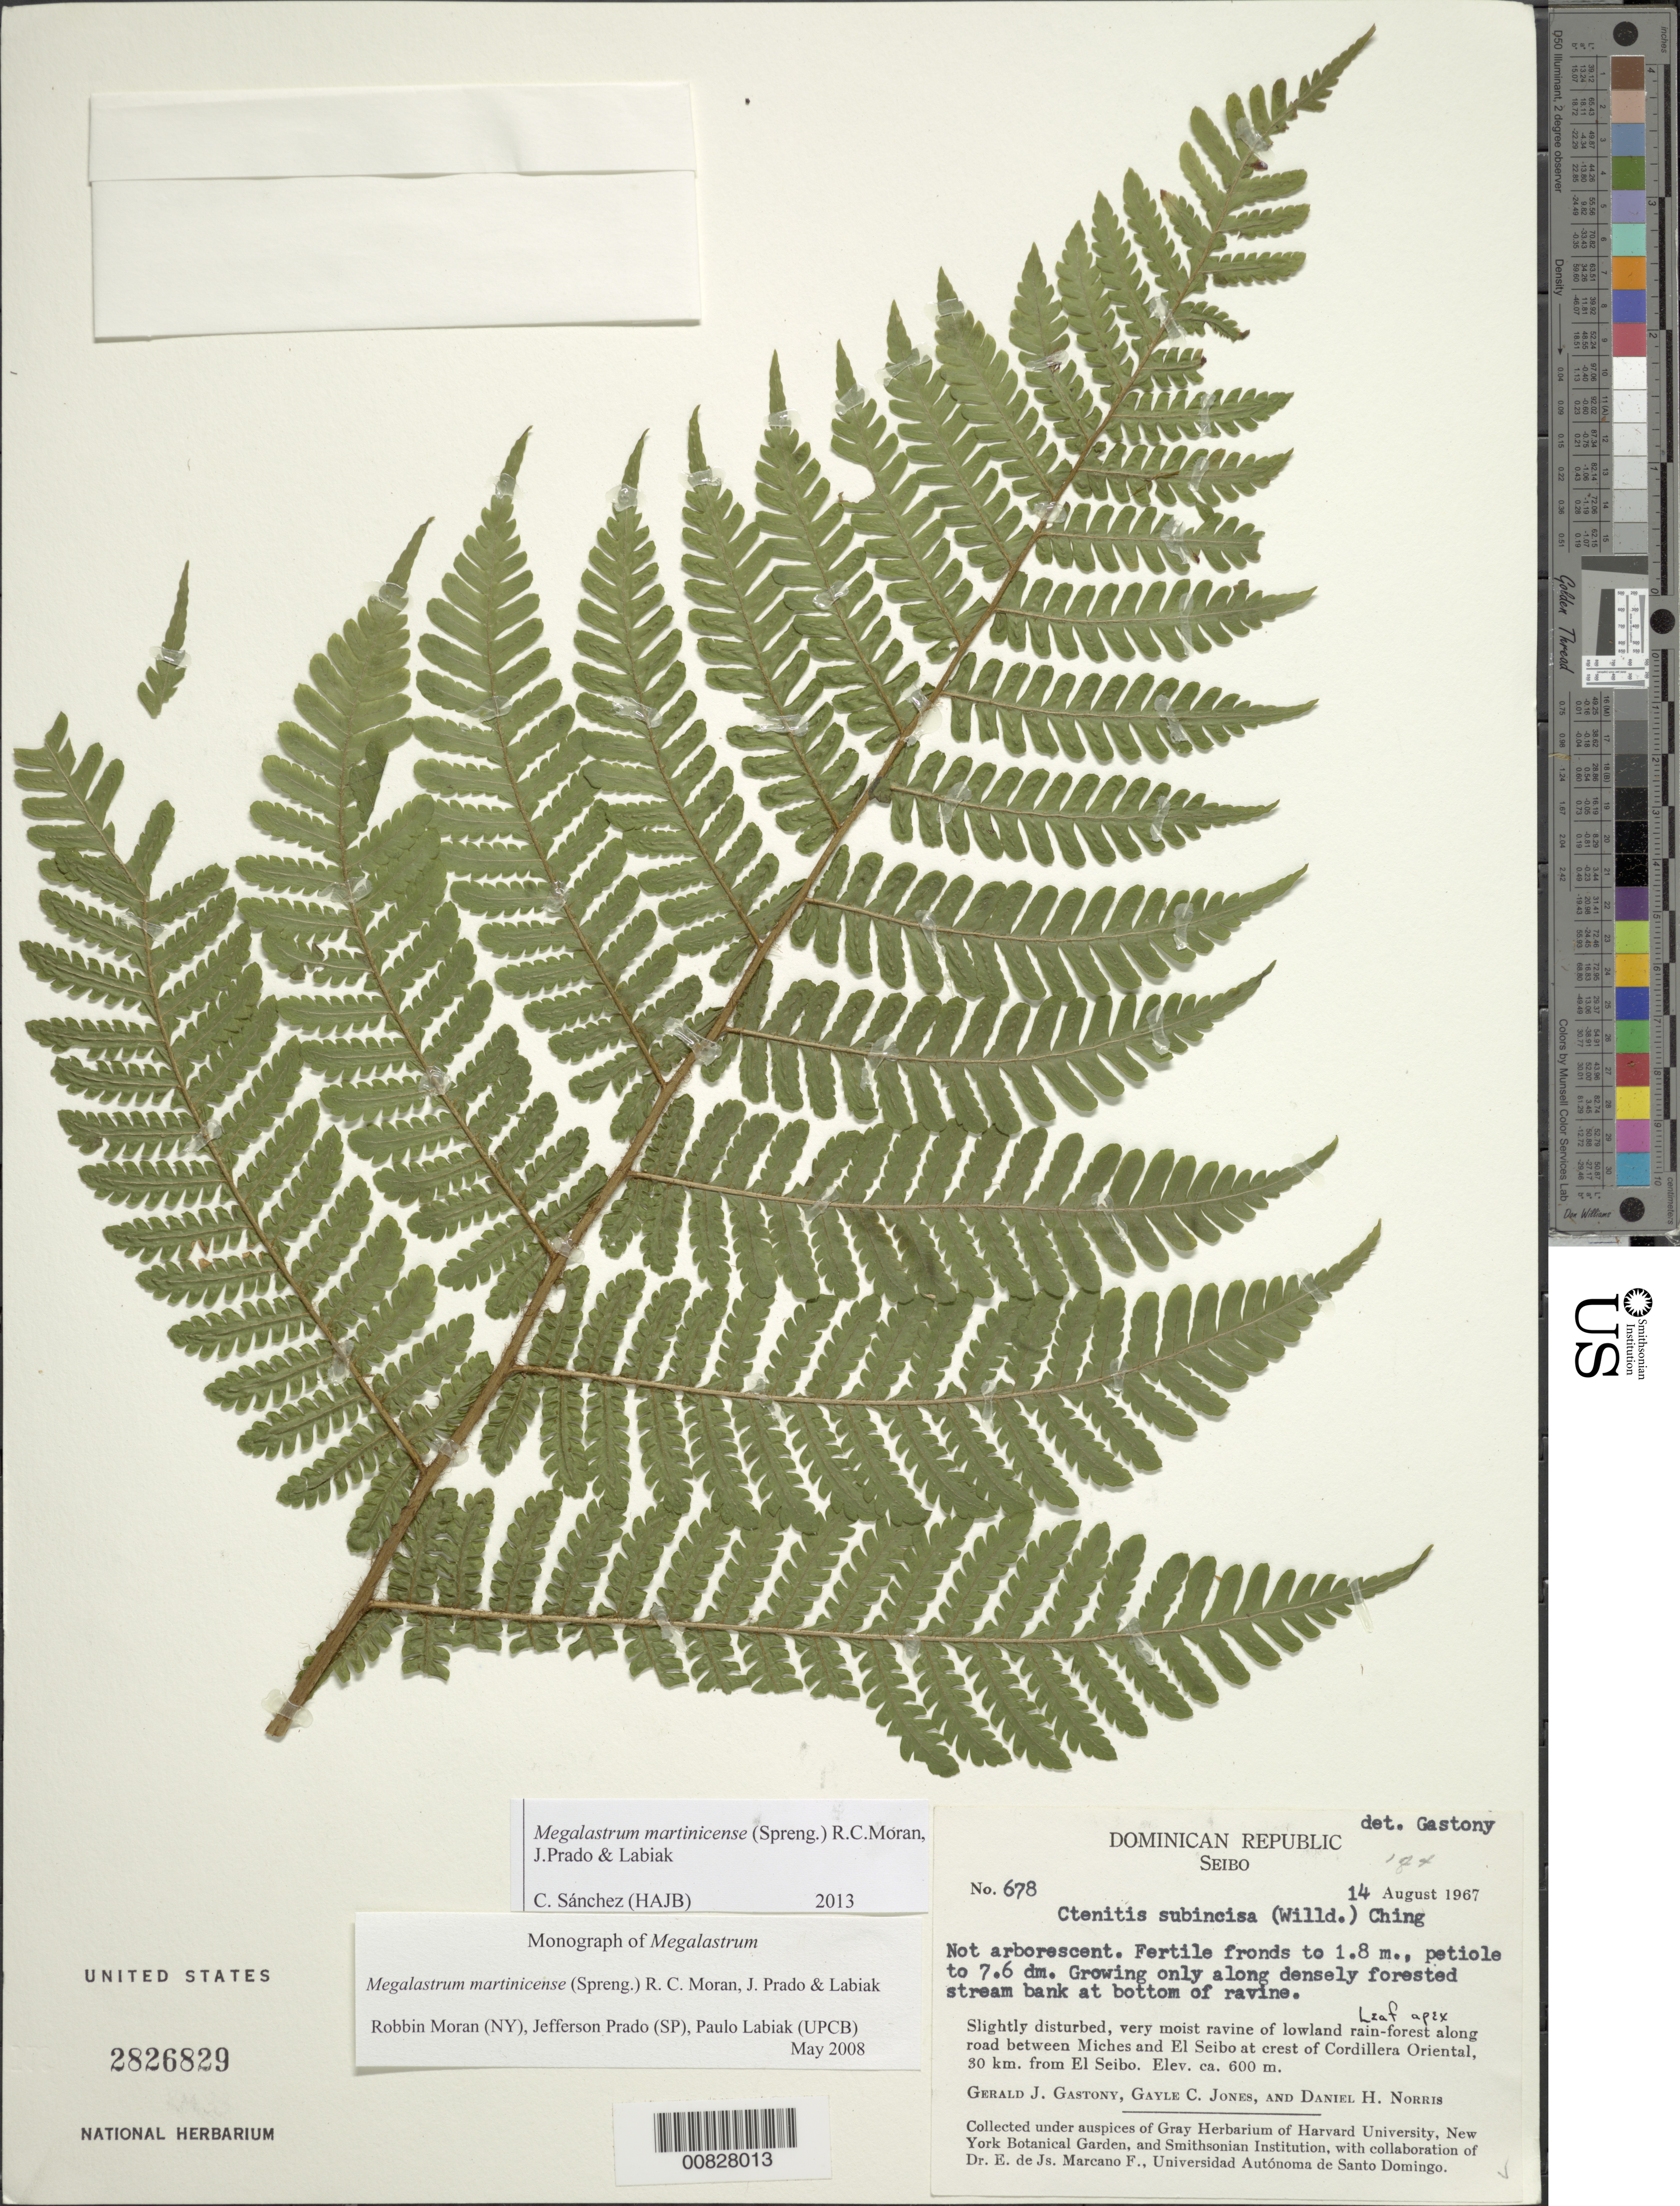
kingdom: Plantae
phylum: Tracheophyta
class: Polypodiopsida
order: Polypodiales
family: Dryopteridaceae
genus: Megalastrum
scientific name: Megalastrum martinicense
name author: (Spreng.) R.C. Moran et al.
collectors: G. Gastony, G. C. Jones & D. H. Norris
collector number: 678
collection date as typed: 14 Aug 1967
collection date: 1967-08-14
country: Dominican Republic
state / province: El Seibo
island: Hispaniola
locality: Miches to El Seibo road, Cordillera Oriental, 30 km from El Seibo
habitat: Slightly disturbed, very moist ravine, lowland rainforest; growing only along dense forested stream bank at bottom of ravine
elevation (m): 600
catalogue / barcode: US 2826829